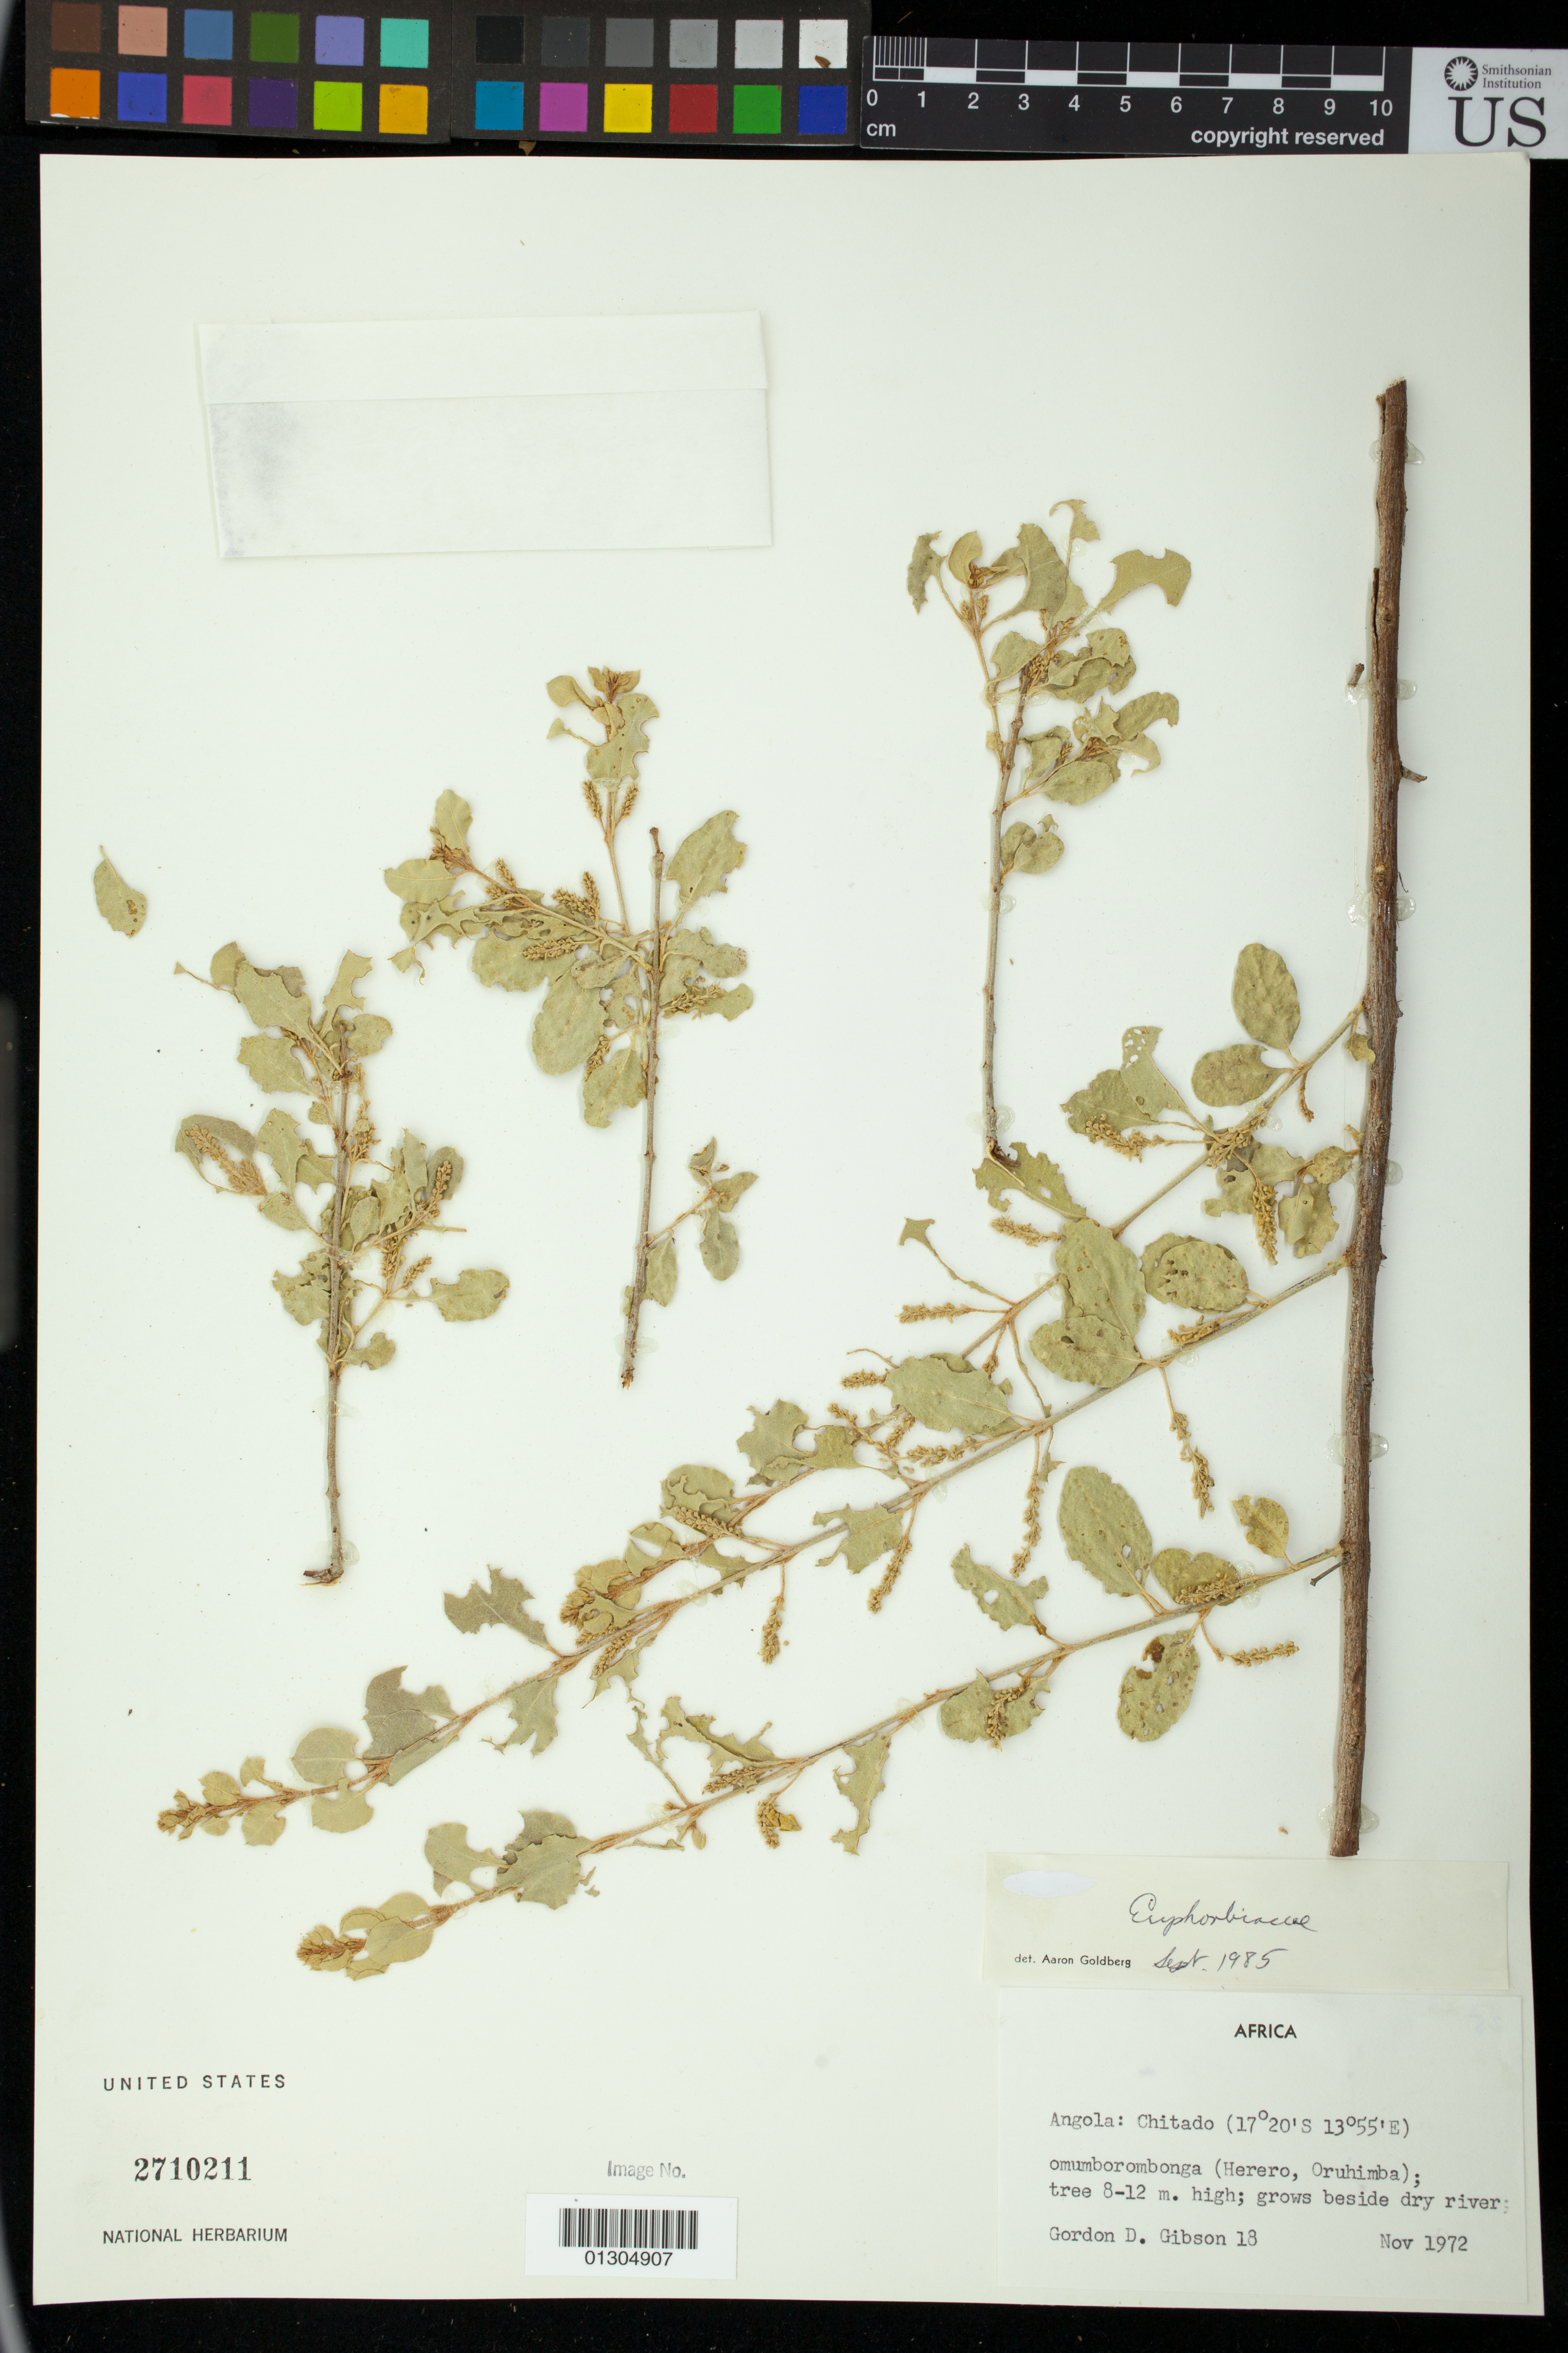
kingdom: Plantae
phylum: Tracheophyta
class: Magnoliopsida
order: Malpighiales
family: Euphorbiaceae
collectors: G. D. Gibson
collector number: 18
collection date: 1972-11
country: Angola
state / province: Cunene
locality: Chitado, omumboorombonga (Herero, Oruhimba)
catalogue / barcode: US 2710211